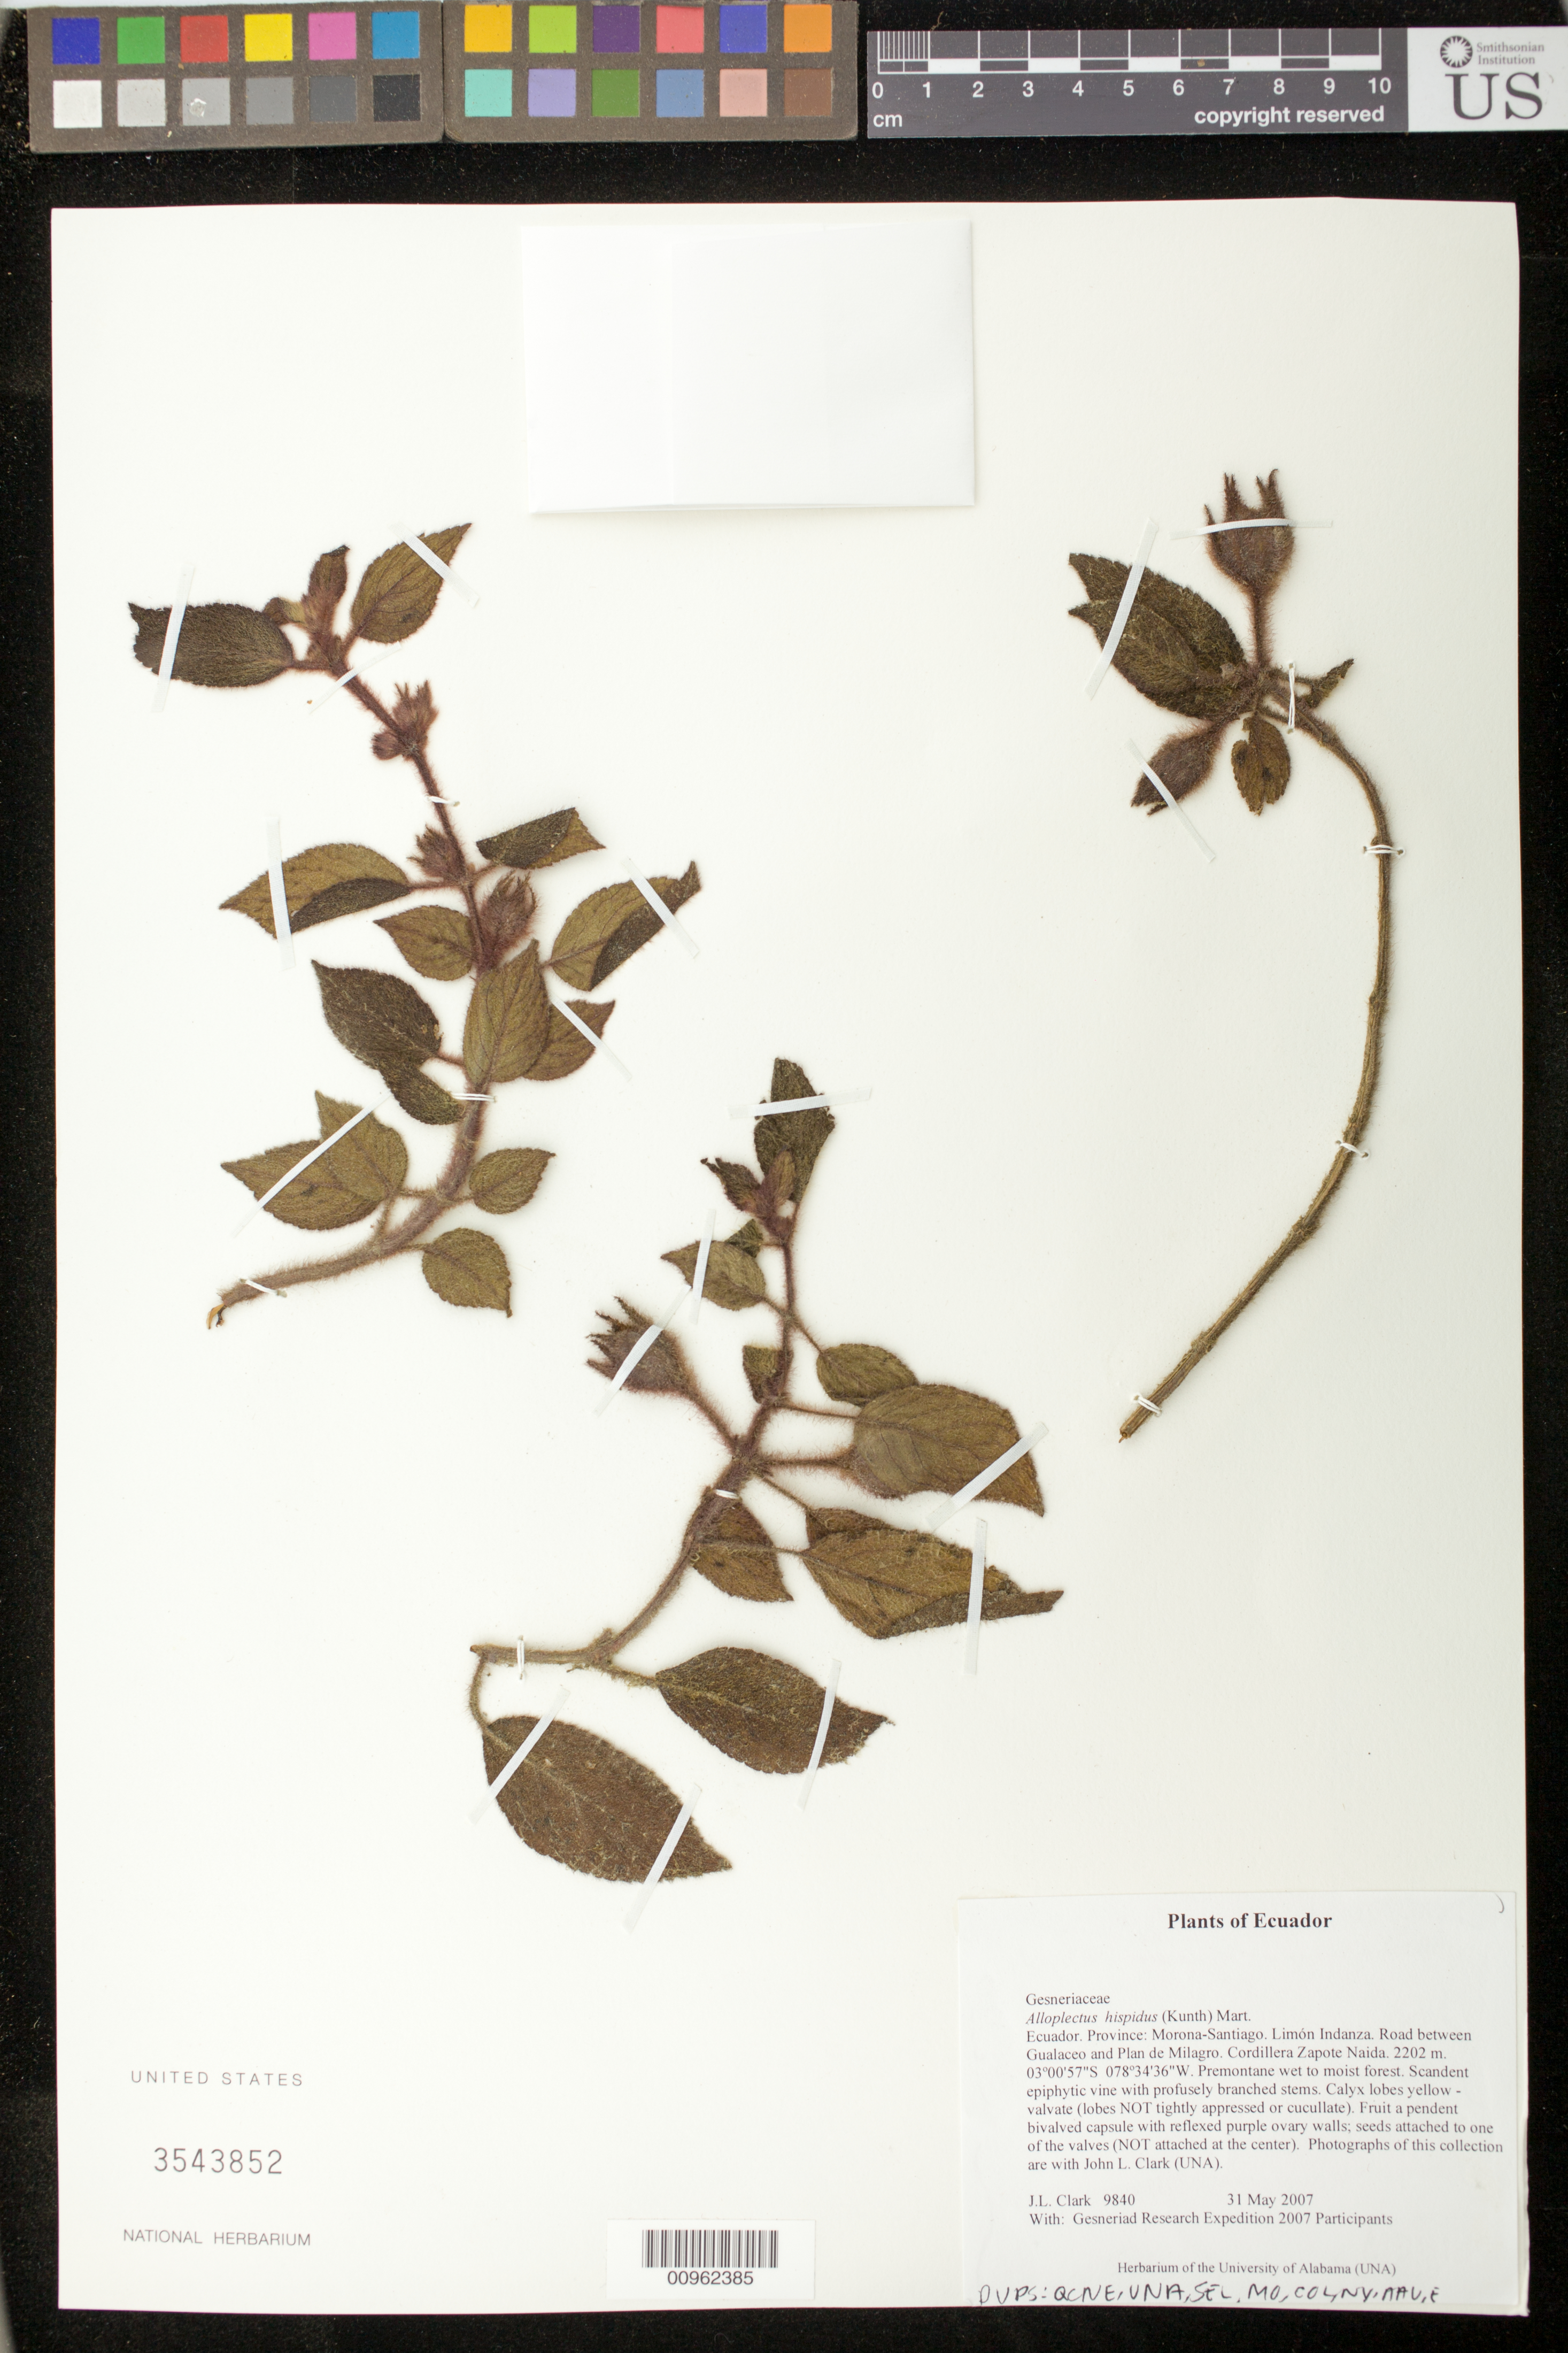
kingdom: Plantae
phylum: Tracheophyta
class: Magnoliopsida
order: Lamiales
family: Gesneriaceae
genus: Alloplectus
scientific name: Alloplectus hispidus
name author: (Kunth) Mart.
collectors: J. L. Clark & Gesneriad Research Expedition 2007 Participants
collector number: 9840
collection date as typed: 31 May 2007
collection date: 2007-05-31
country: Ecuador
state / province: Morona-Santiago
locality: Limón Indanza. Road between Gualaceo and Plan de Milagro. Cordillera Zapote Naida.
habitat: Premontane wet to moist forest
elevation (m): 2202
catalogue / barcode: US 3543852